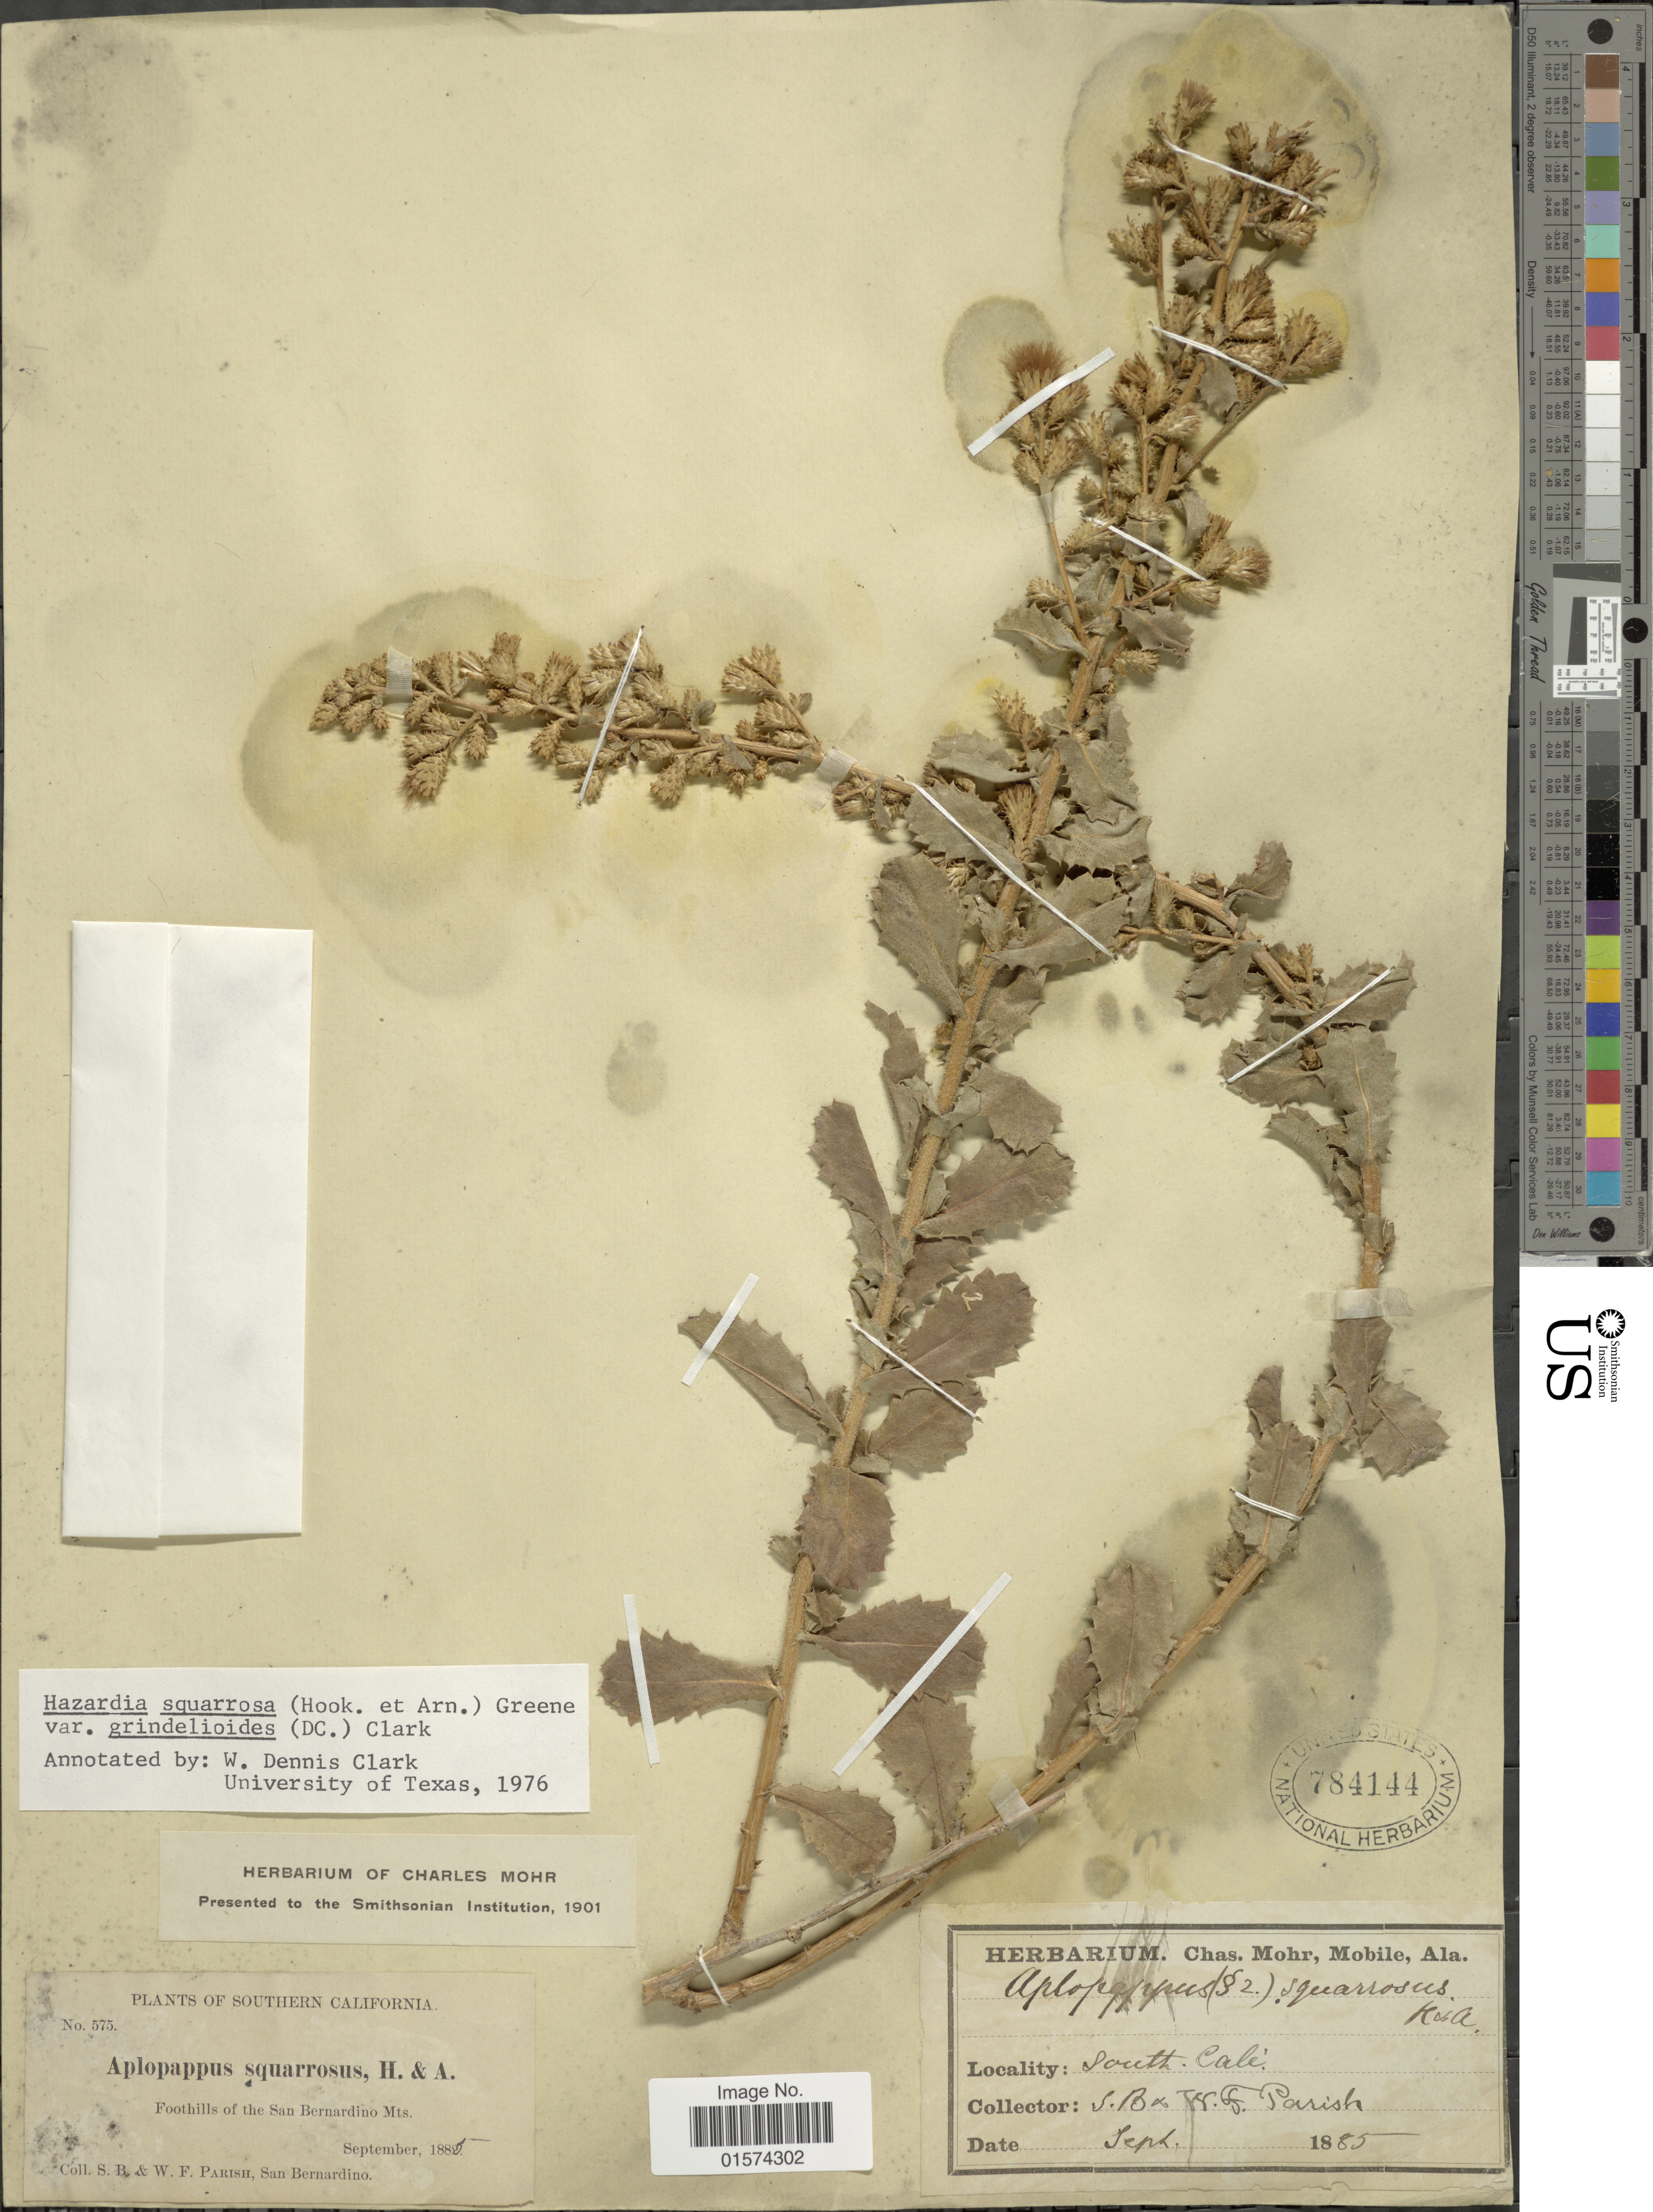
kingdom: Plantae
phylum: Tracheophyta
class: Magnoliopsida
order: Asterales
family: Asteraceae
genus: Hazardia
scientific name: Hazardia squarrosa var. grindelioides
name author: (DC.) W.D. Clark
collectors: S. B. Parish & W. F. Parish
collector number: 575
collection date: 1885-09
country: United States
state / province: California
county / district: San Bernardino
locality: Southern California, Foothills of the San Bernardino Mts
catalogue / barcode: US 784144